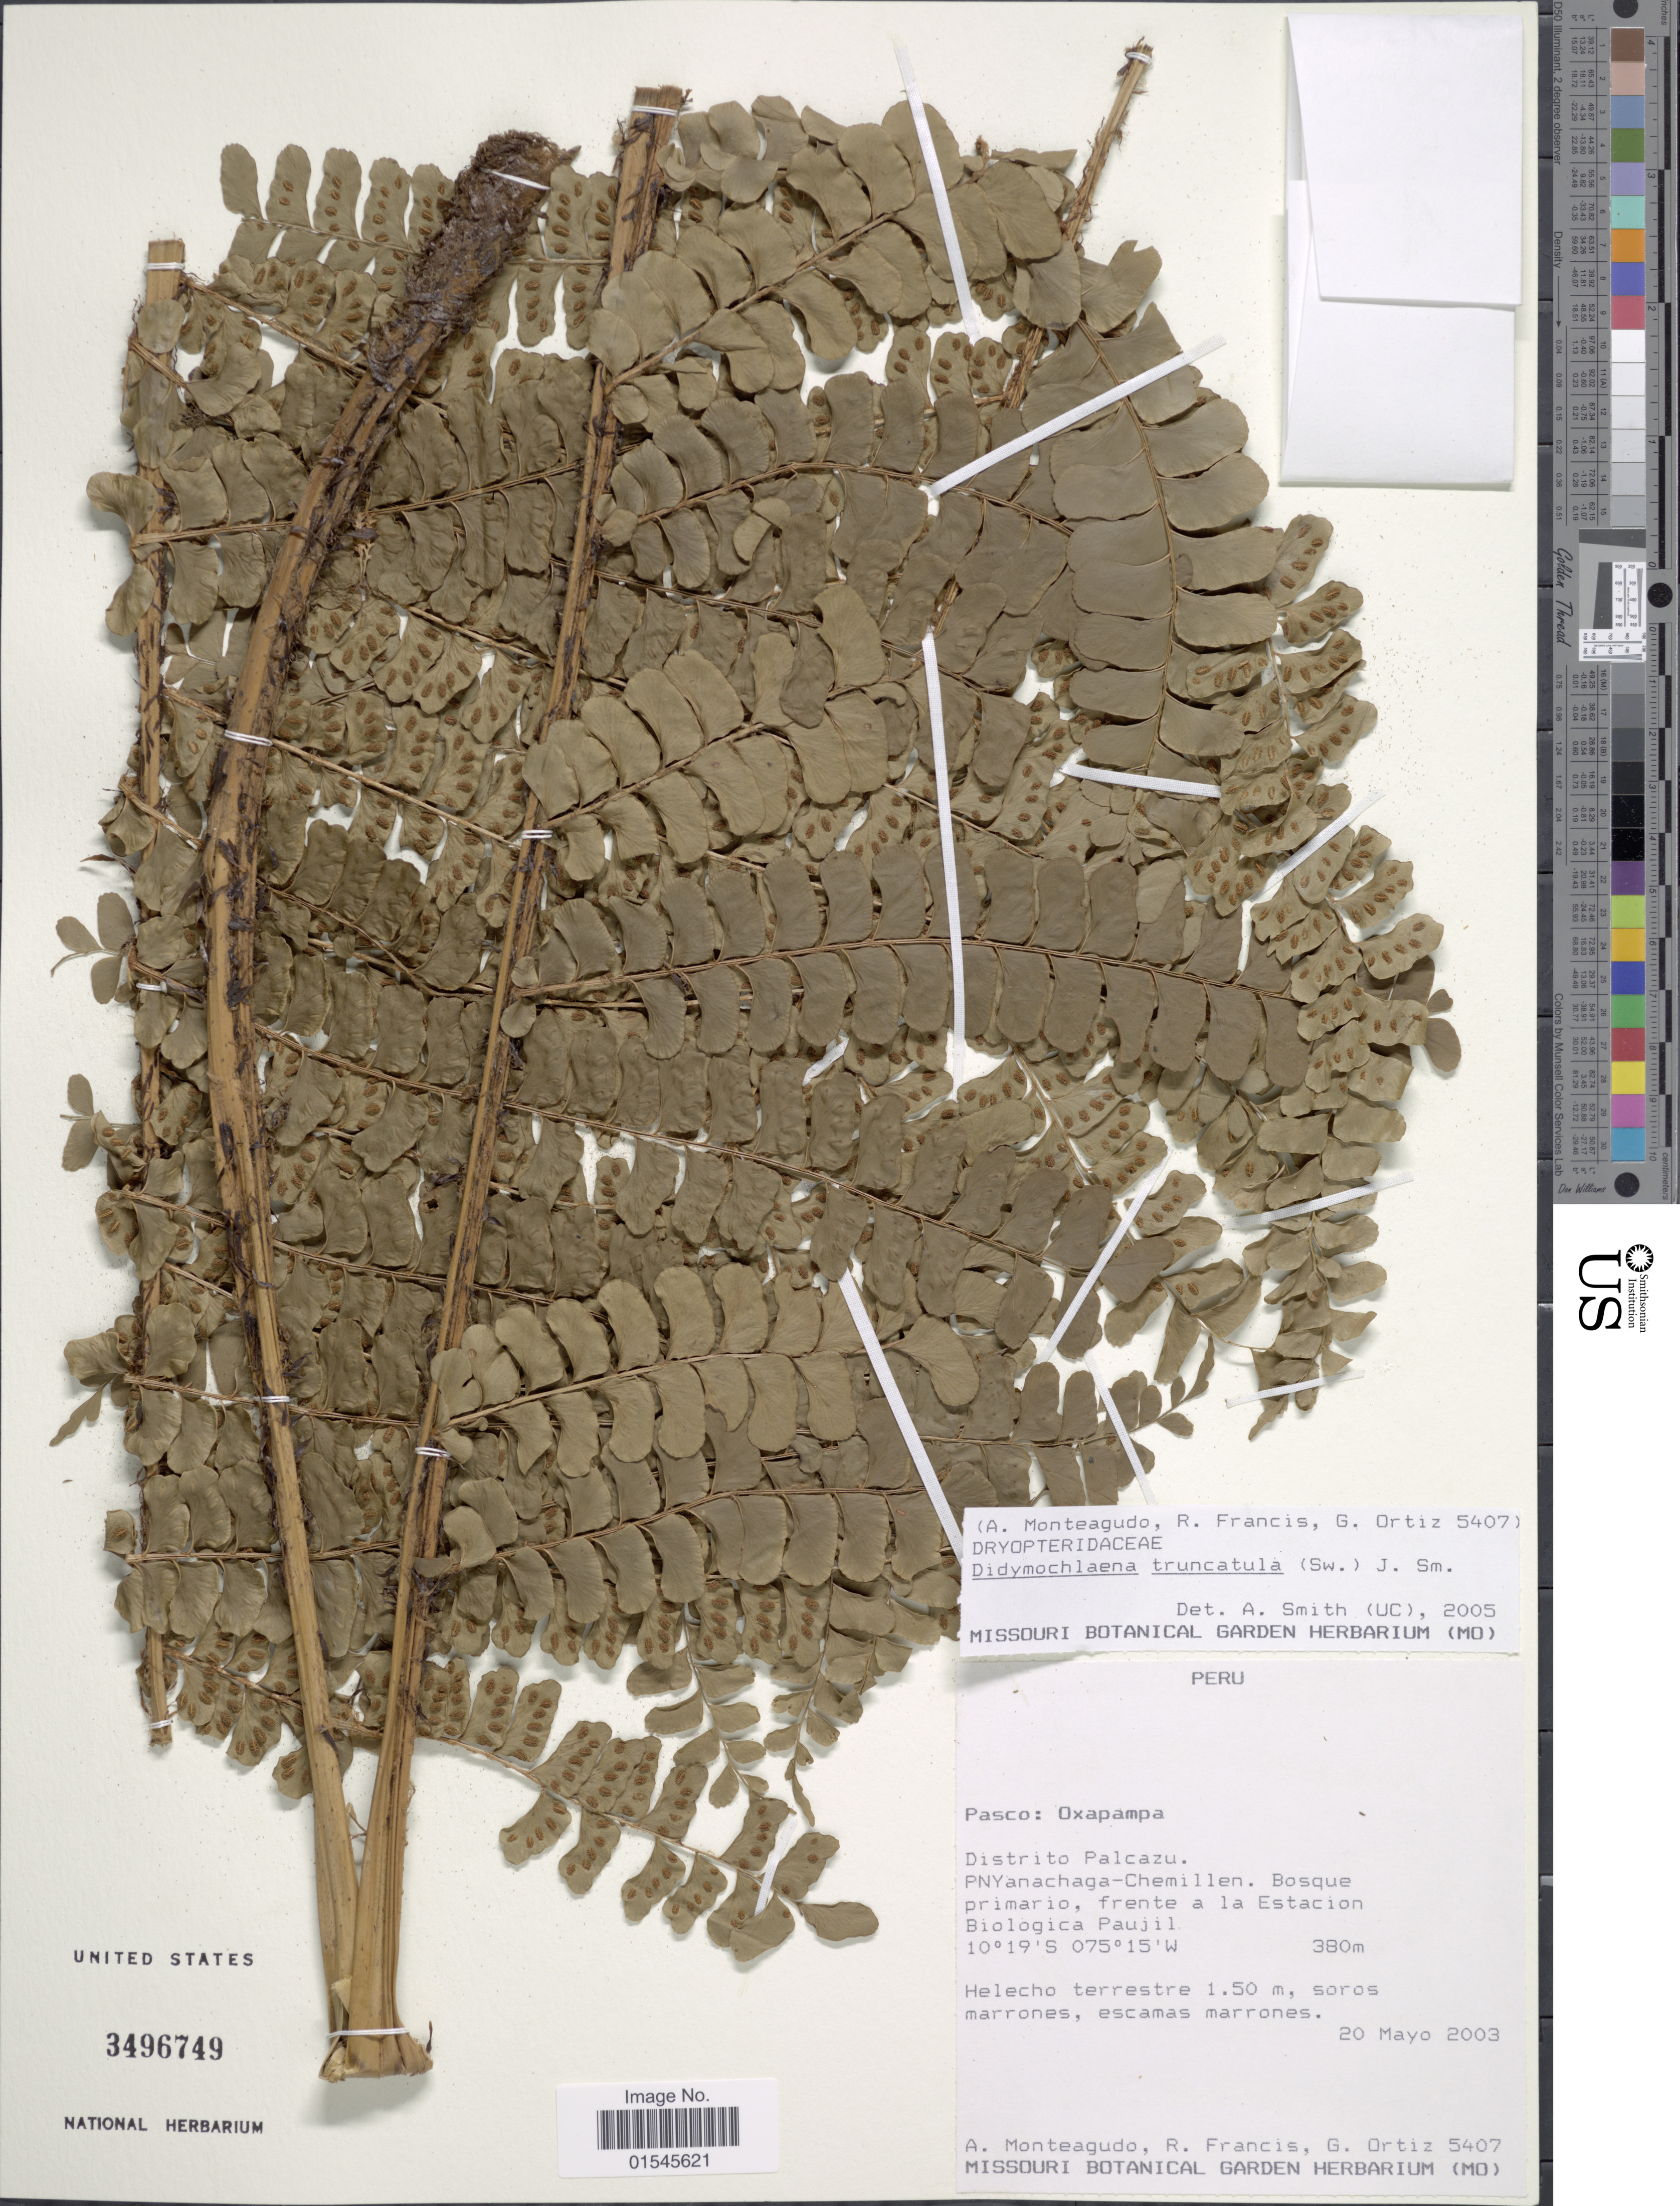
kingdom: Plantae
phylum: Tracheophyta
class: Polypodiopsida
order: Polypodiales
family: Didymochlaenaceae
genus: Didymochlaena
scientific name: Didymochlaena truncatula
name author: (Sw.) J. Sm.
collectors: A. Monteagudo, R. Francis & G. Ortiz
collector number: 5407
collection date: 2003-05-20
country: Peru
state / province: Pasco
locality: Oxapampa, Distrito Palcazu. PNYanachaga-Chemillen. Bosque primario, frente a la Estacion Biologica Paujil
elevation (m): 380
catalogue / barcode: US 3496749